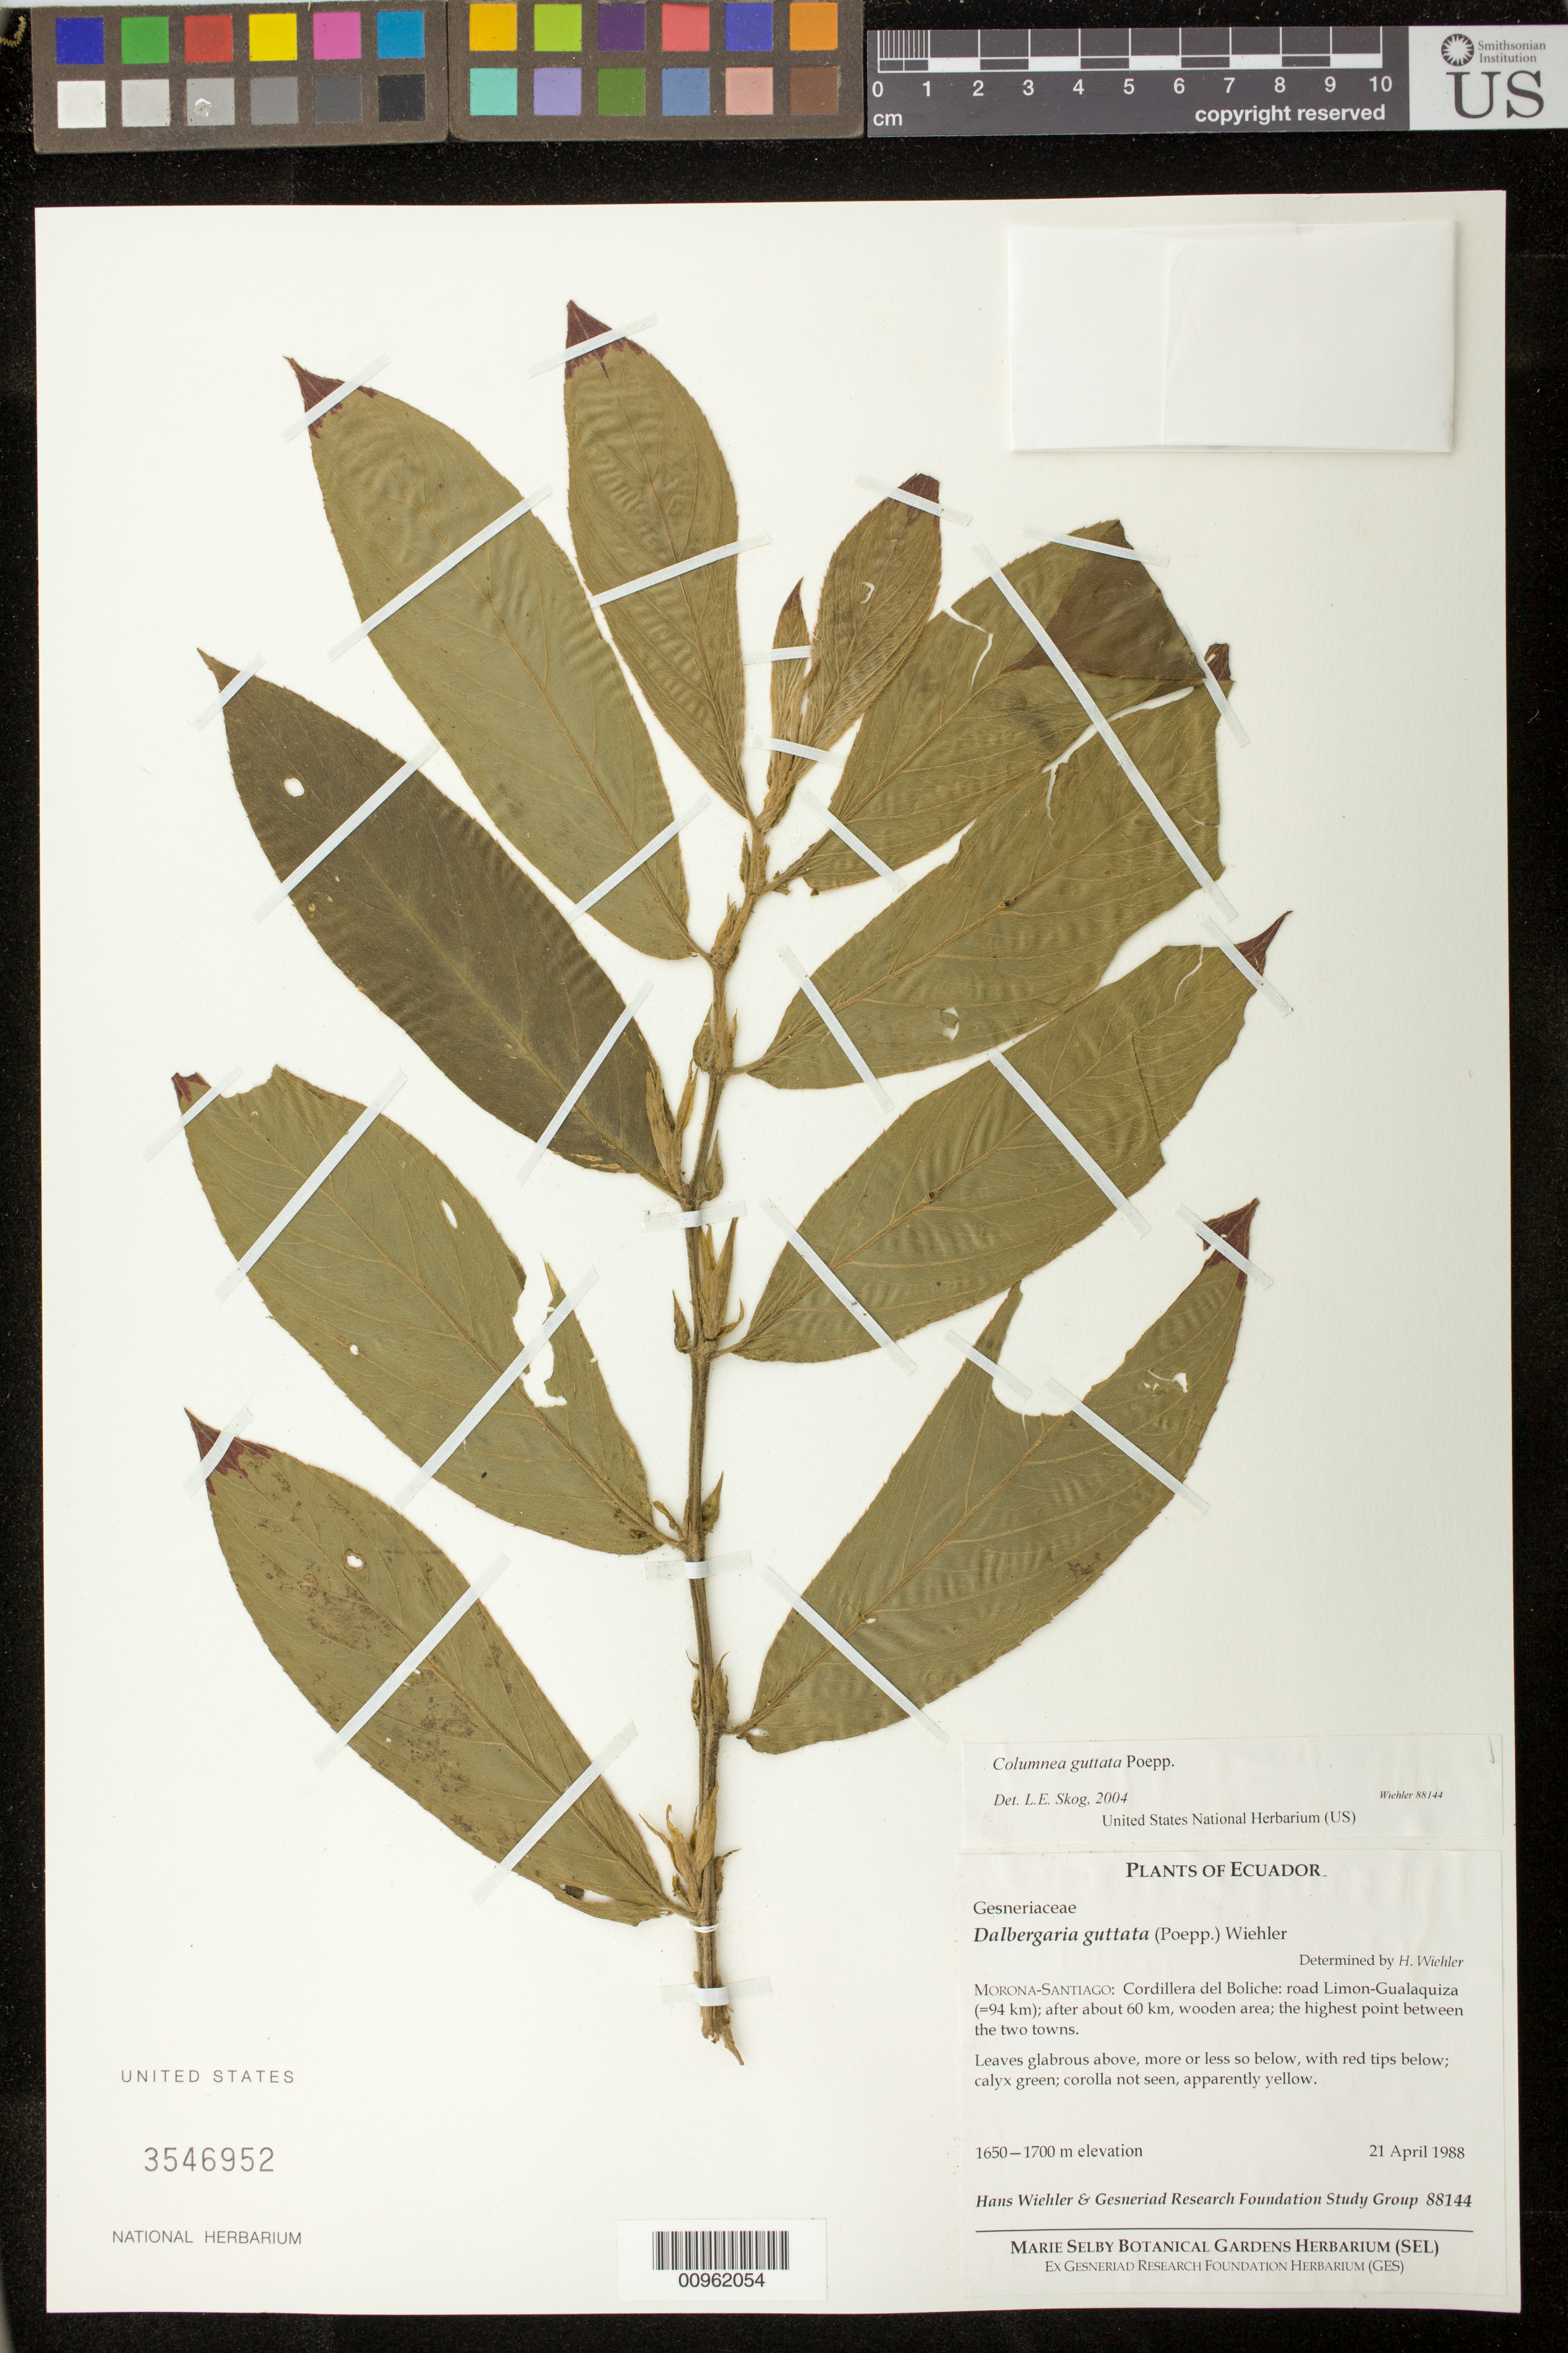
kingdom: Plantae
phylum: Tracheophyta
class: Magnoliopsida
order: Lamiales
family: Gesneriaceae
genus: Columnea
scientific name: Columnea guttata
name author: Poepp.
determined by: Skog, Laurence E.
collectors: H. J. Wiehler & GRF Study Group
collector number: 88144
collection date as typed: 21 Apr 1988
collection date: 1988-04-21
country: Ecuador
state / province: Morona-Santiago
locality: Morona-Santiago: Cordillera del Boliche, road Limon-Gualaquiza (=94 km); after about 60 km, wooden area; the highest point between the two towns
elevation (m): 1650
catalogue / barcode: US 3546952